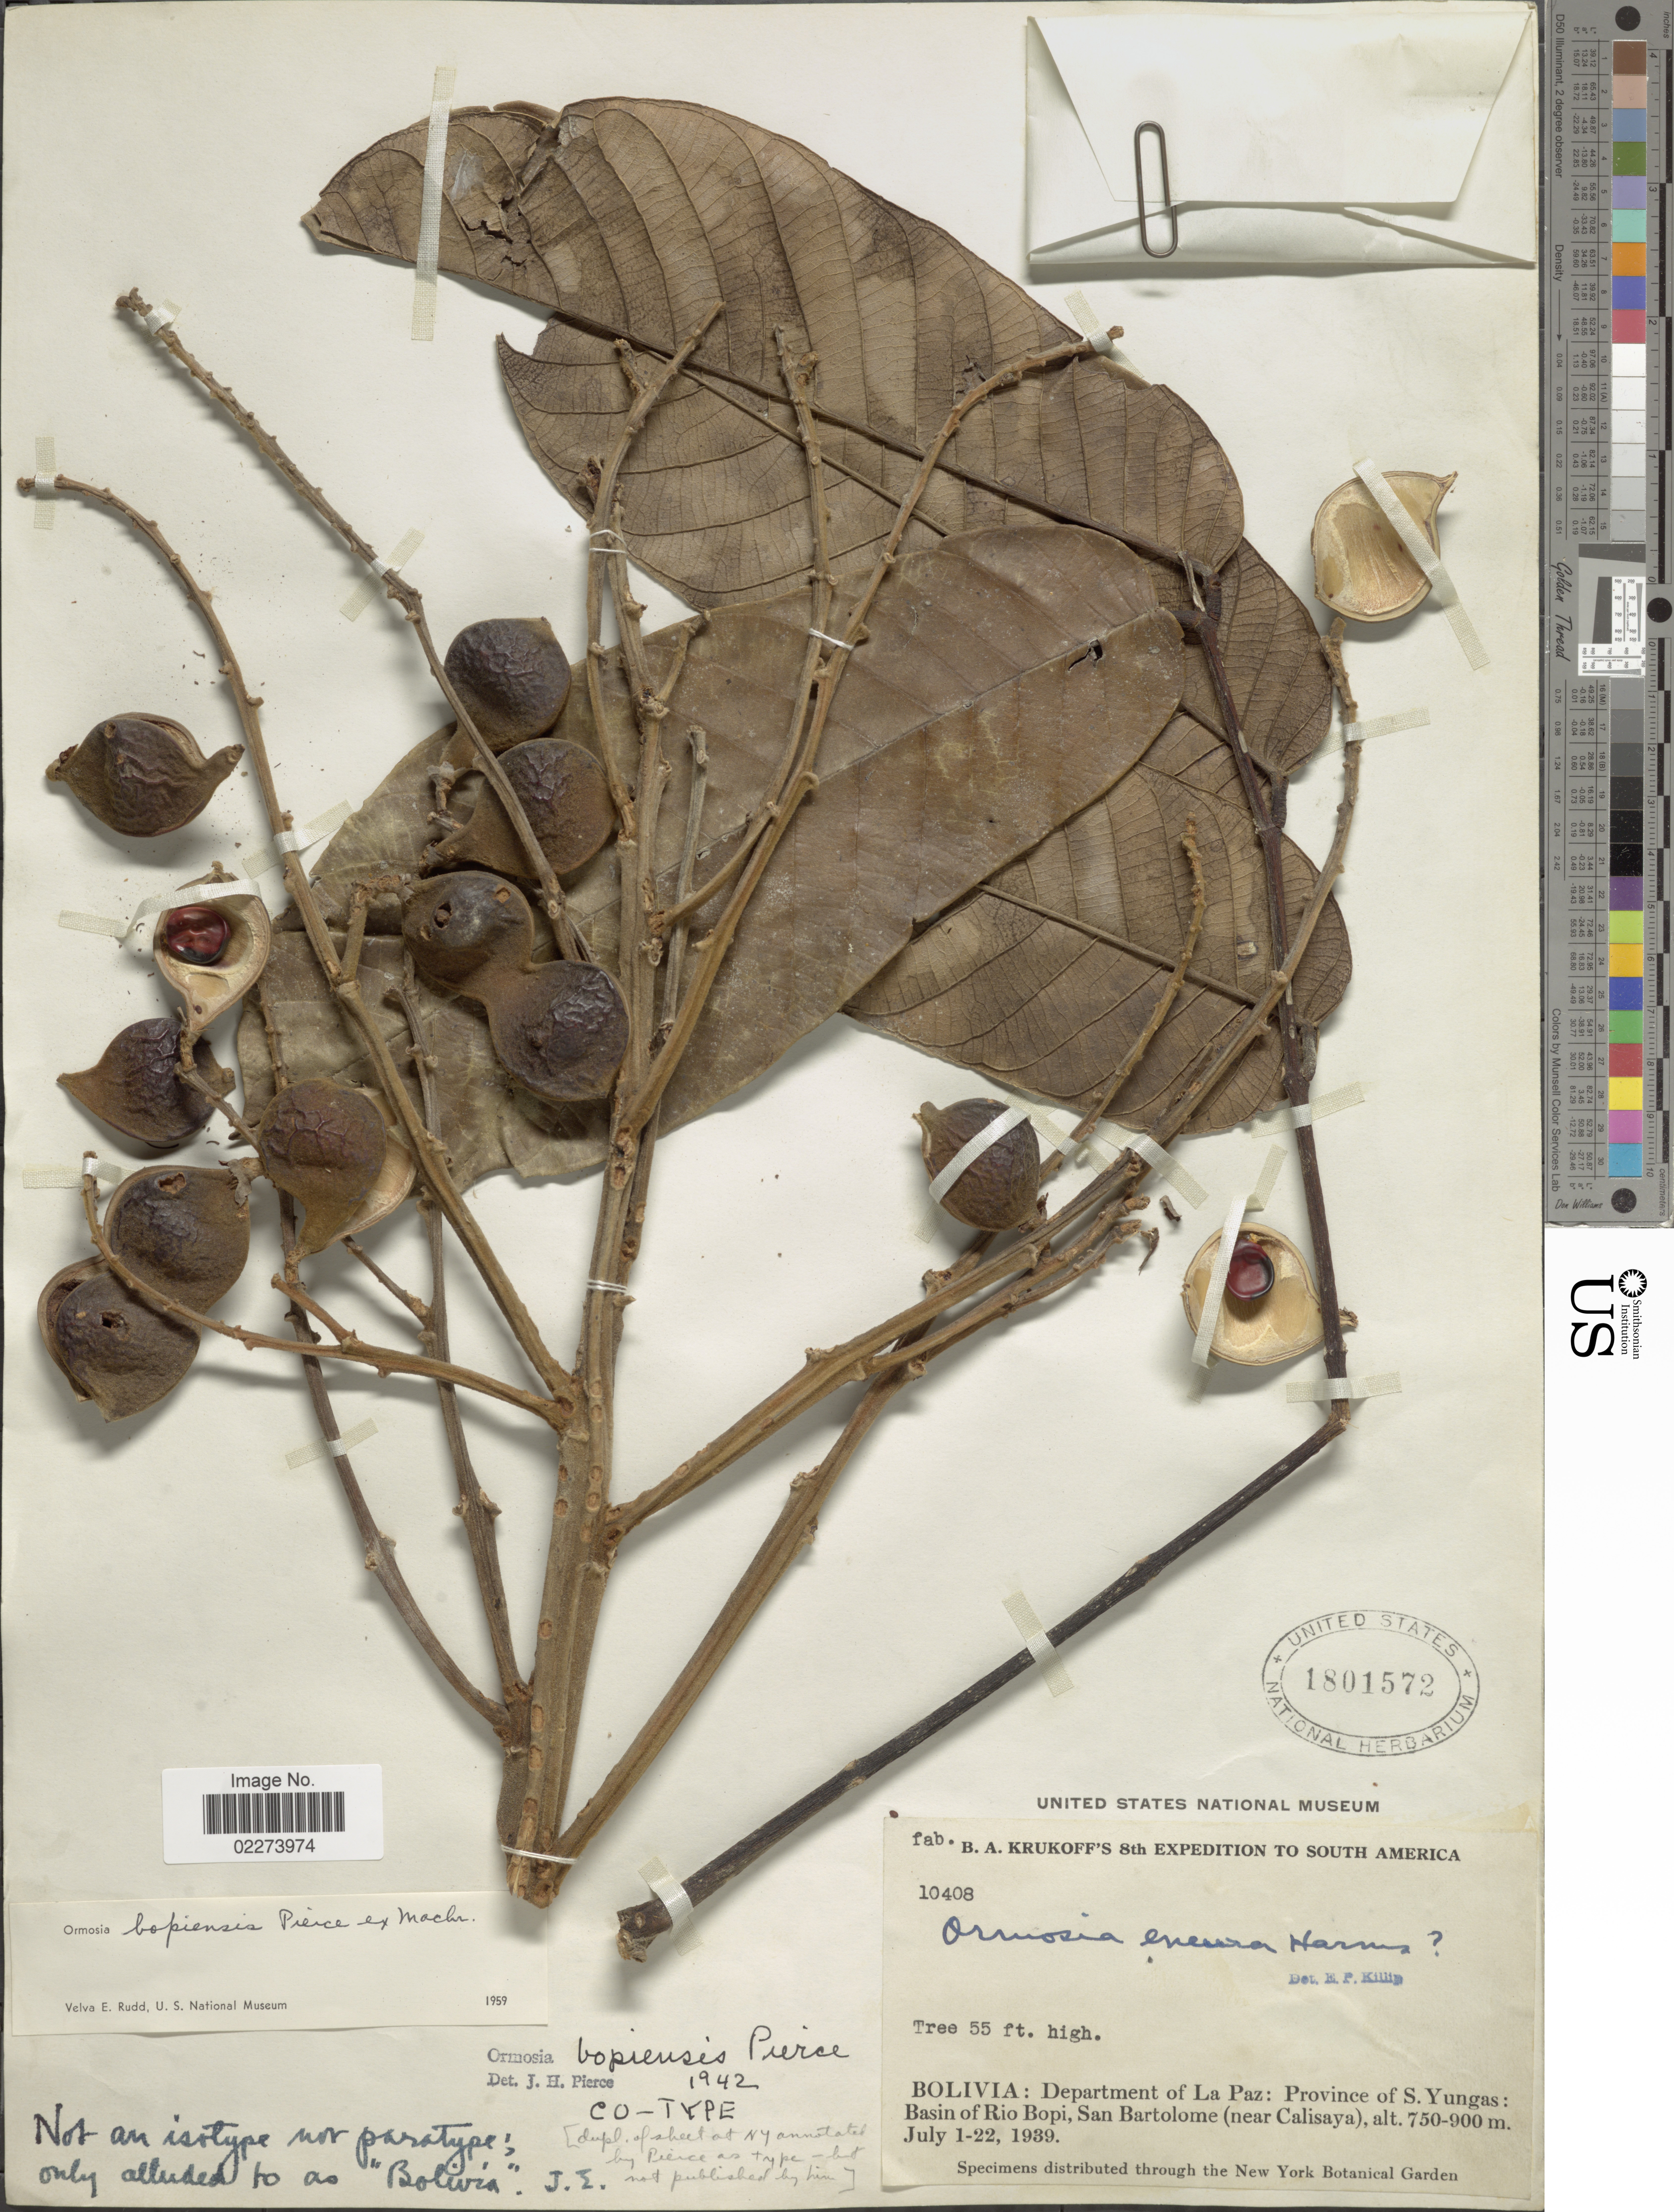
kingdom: Plantae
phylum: Tracheophyta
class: Magnoliopsida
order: Fabales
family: Fabaceae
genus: Ormosia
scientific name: Ormosia bopiensis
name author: Pierce ex J.F. Macbr.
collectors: B. A. Krukoff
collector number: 10408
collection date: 1939-07-01/1939-07-22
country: Bolivia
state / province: La Paz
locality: Bolivia: Department of La Paz: Province of S. Yungas: Basin of Rio Bopi, San Bartolome (near Calisaya)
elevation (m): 750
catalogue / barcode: US 1801572